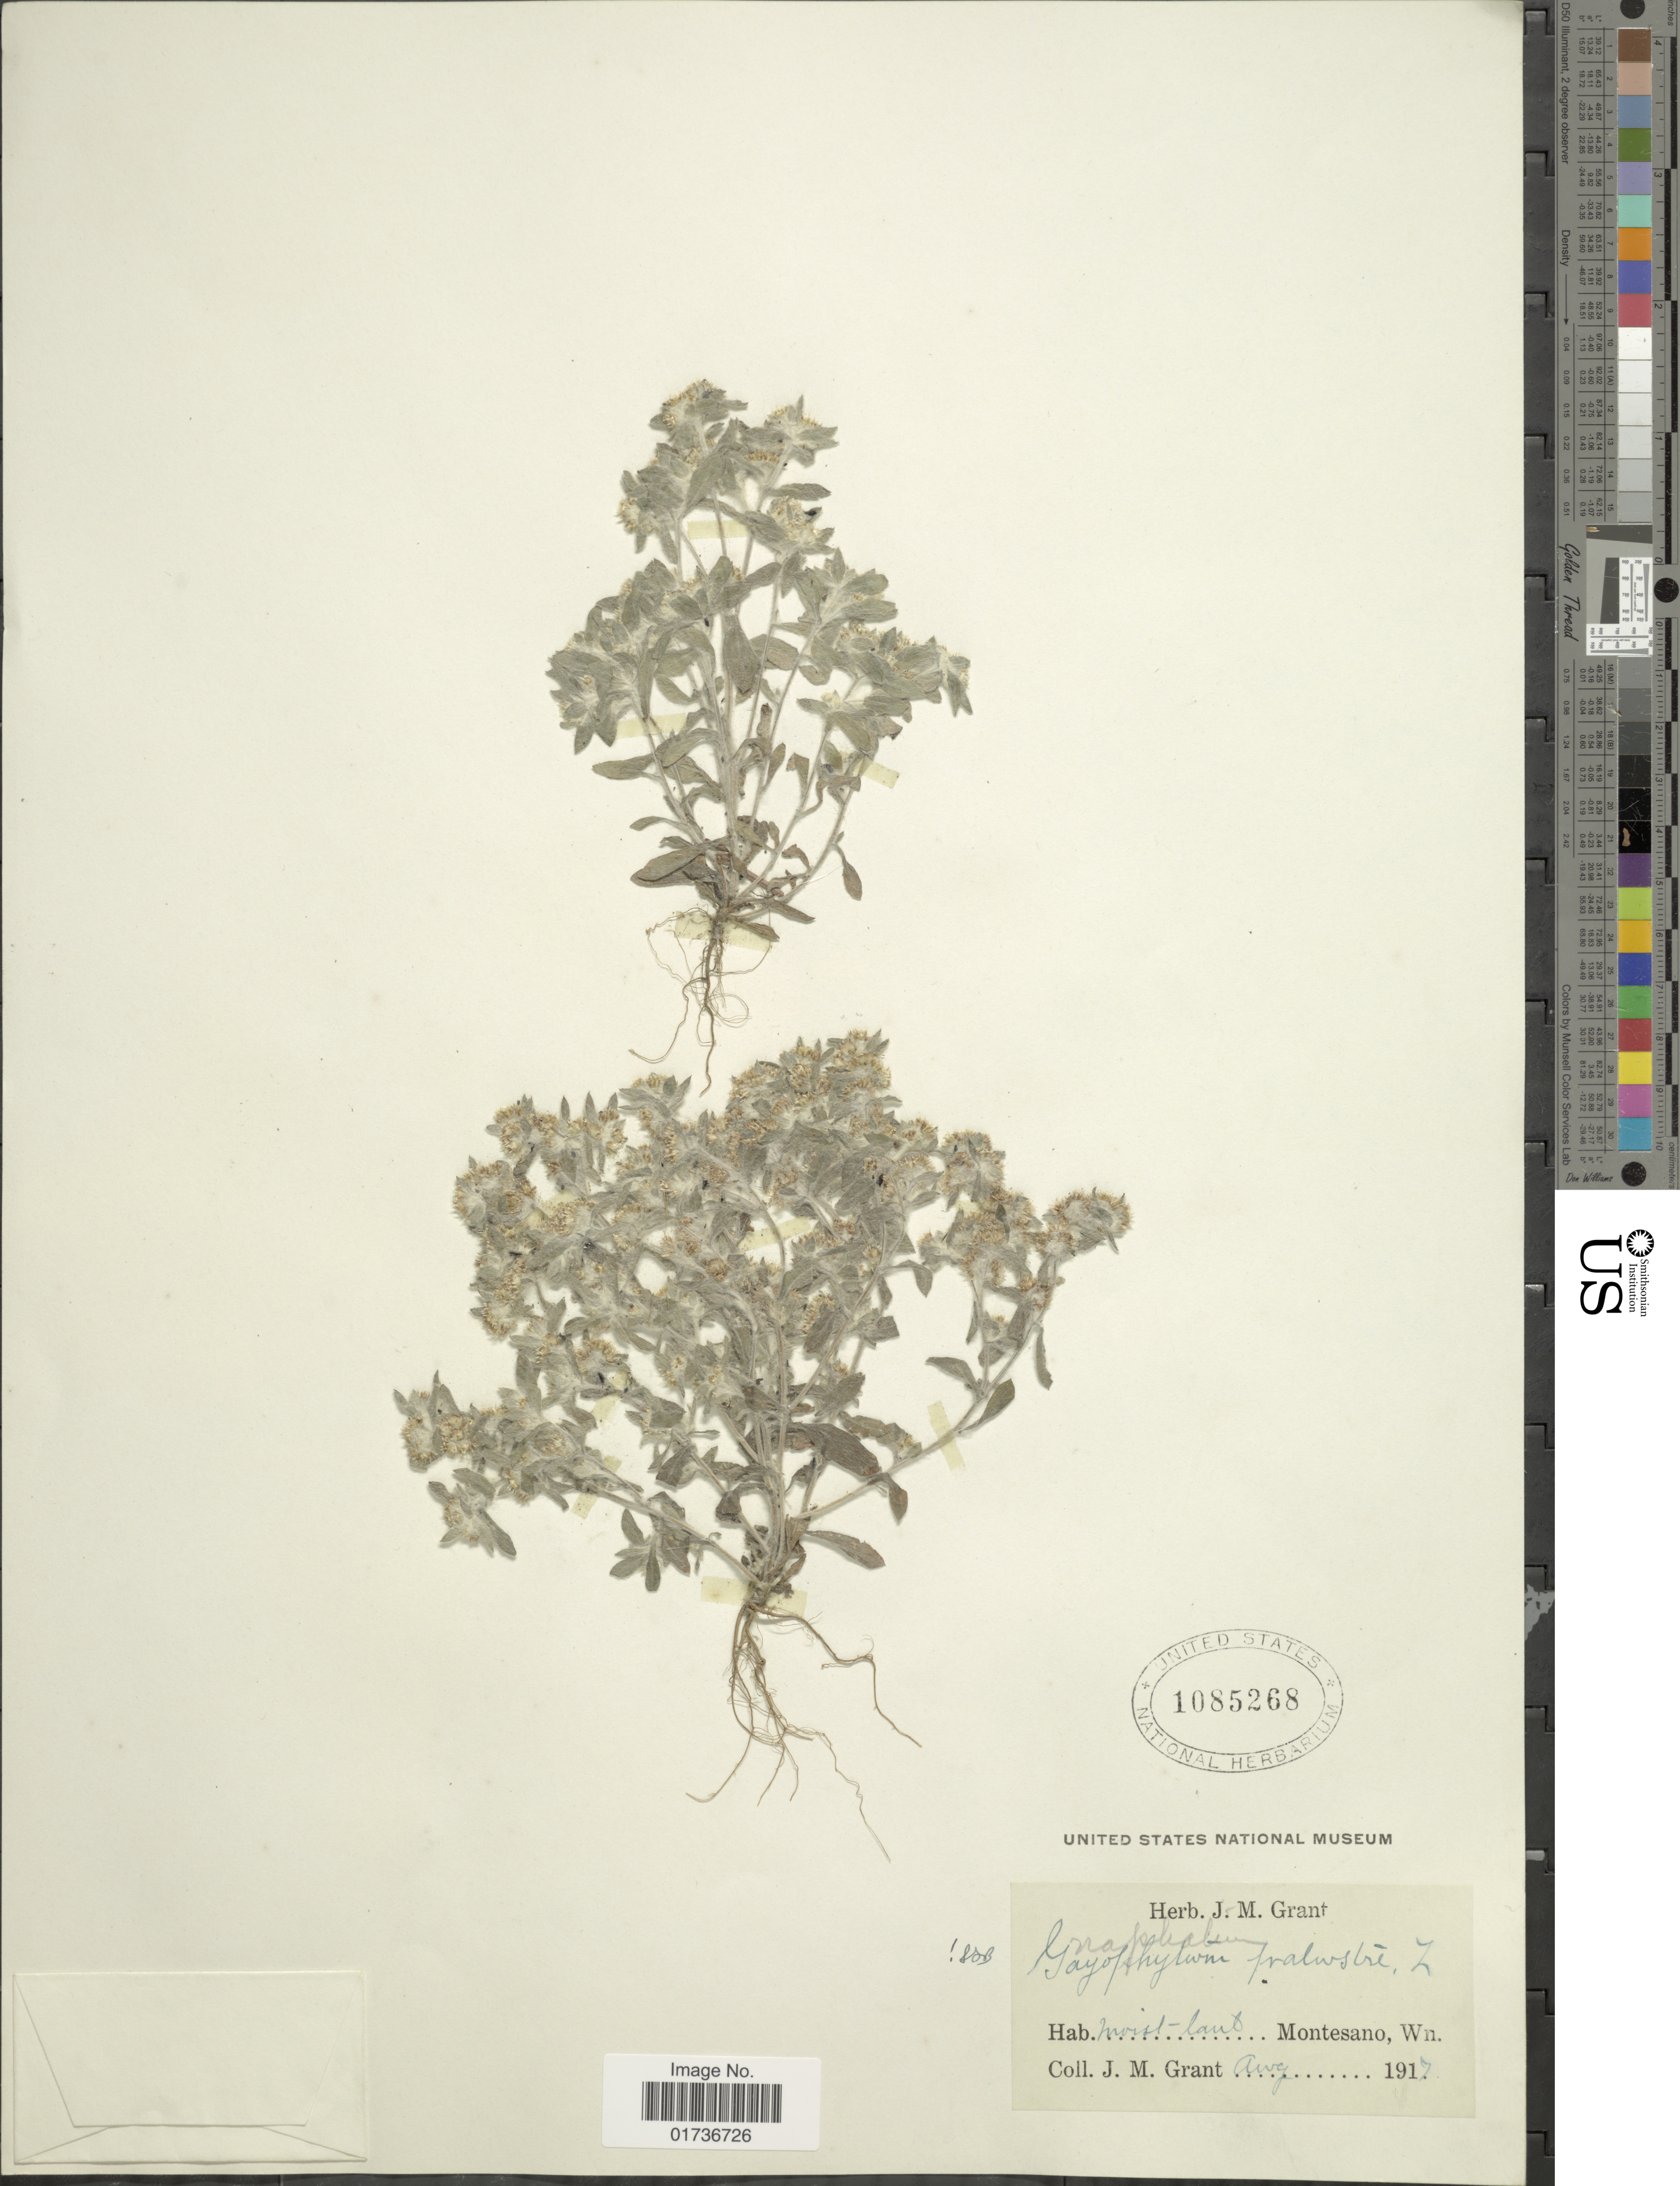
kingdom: Plantae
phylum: Tracheophyta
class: Magnoliopsida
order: Asterales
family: Asteraceae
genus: Gnaphalium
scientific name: Gnaphalium palustre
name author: Nutt.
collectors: J. M. Grant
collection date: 1917-08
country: United States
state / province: Washington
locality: Moist-lant, Montesano Wn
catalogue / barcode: US 1085268